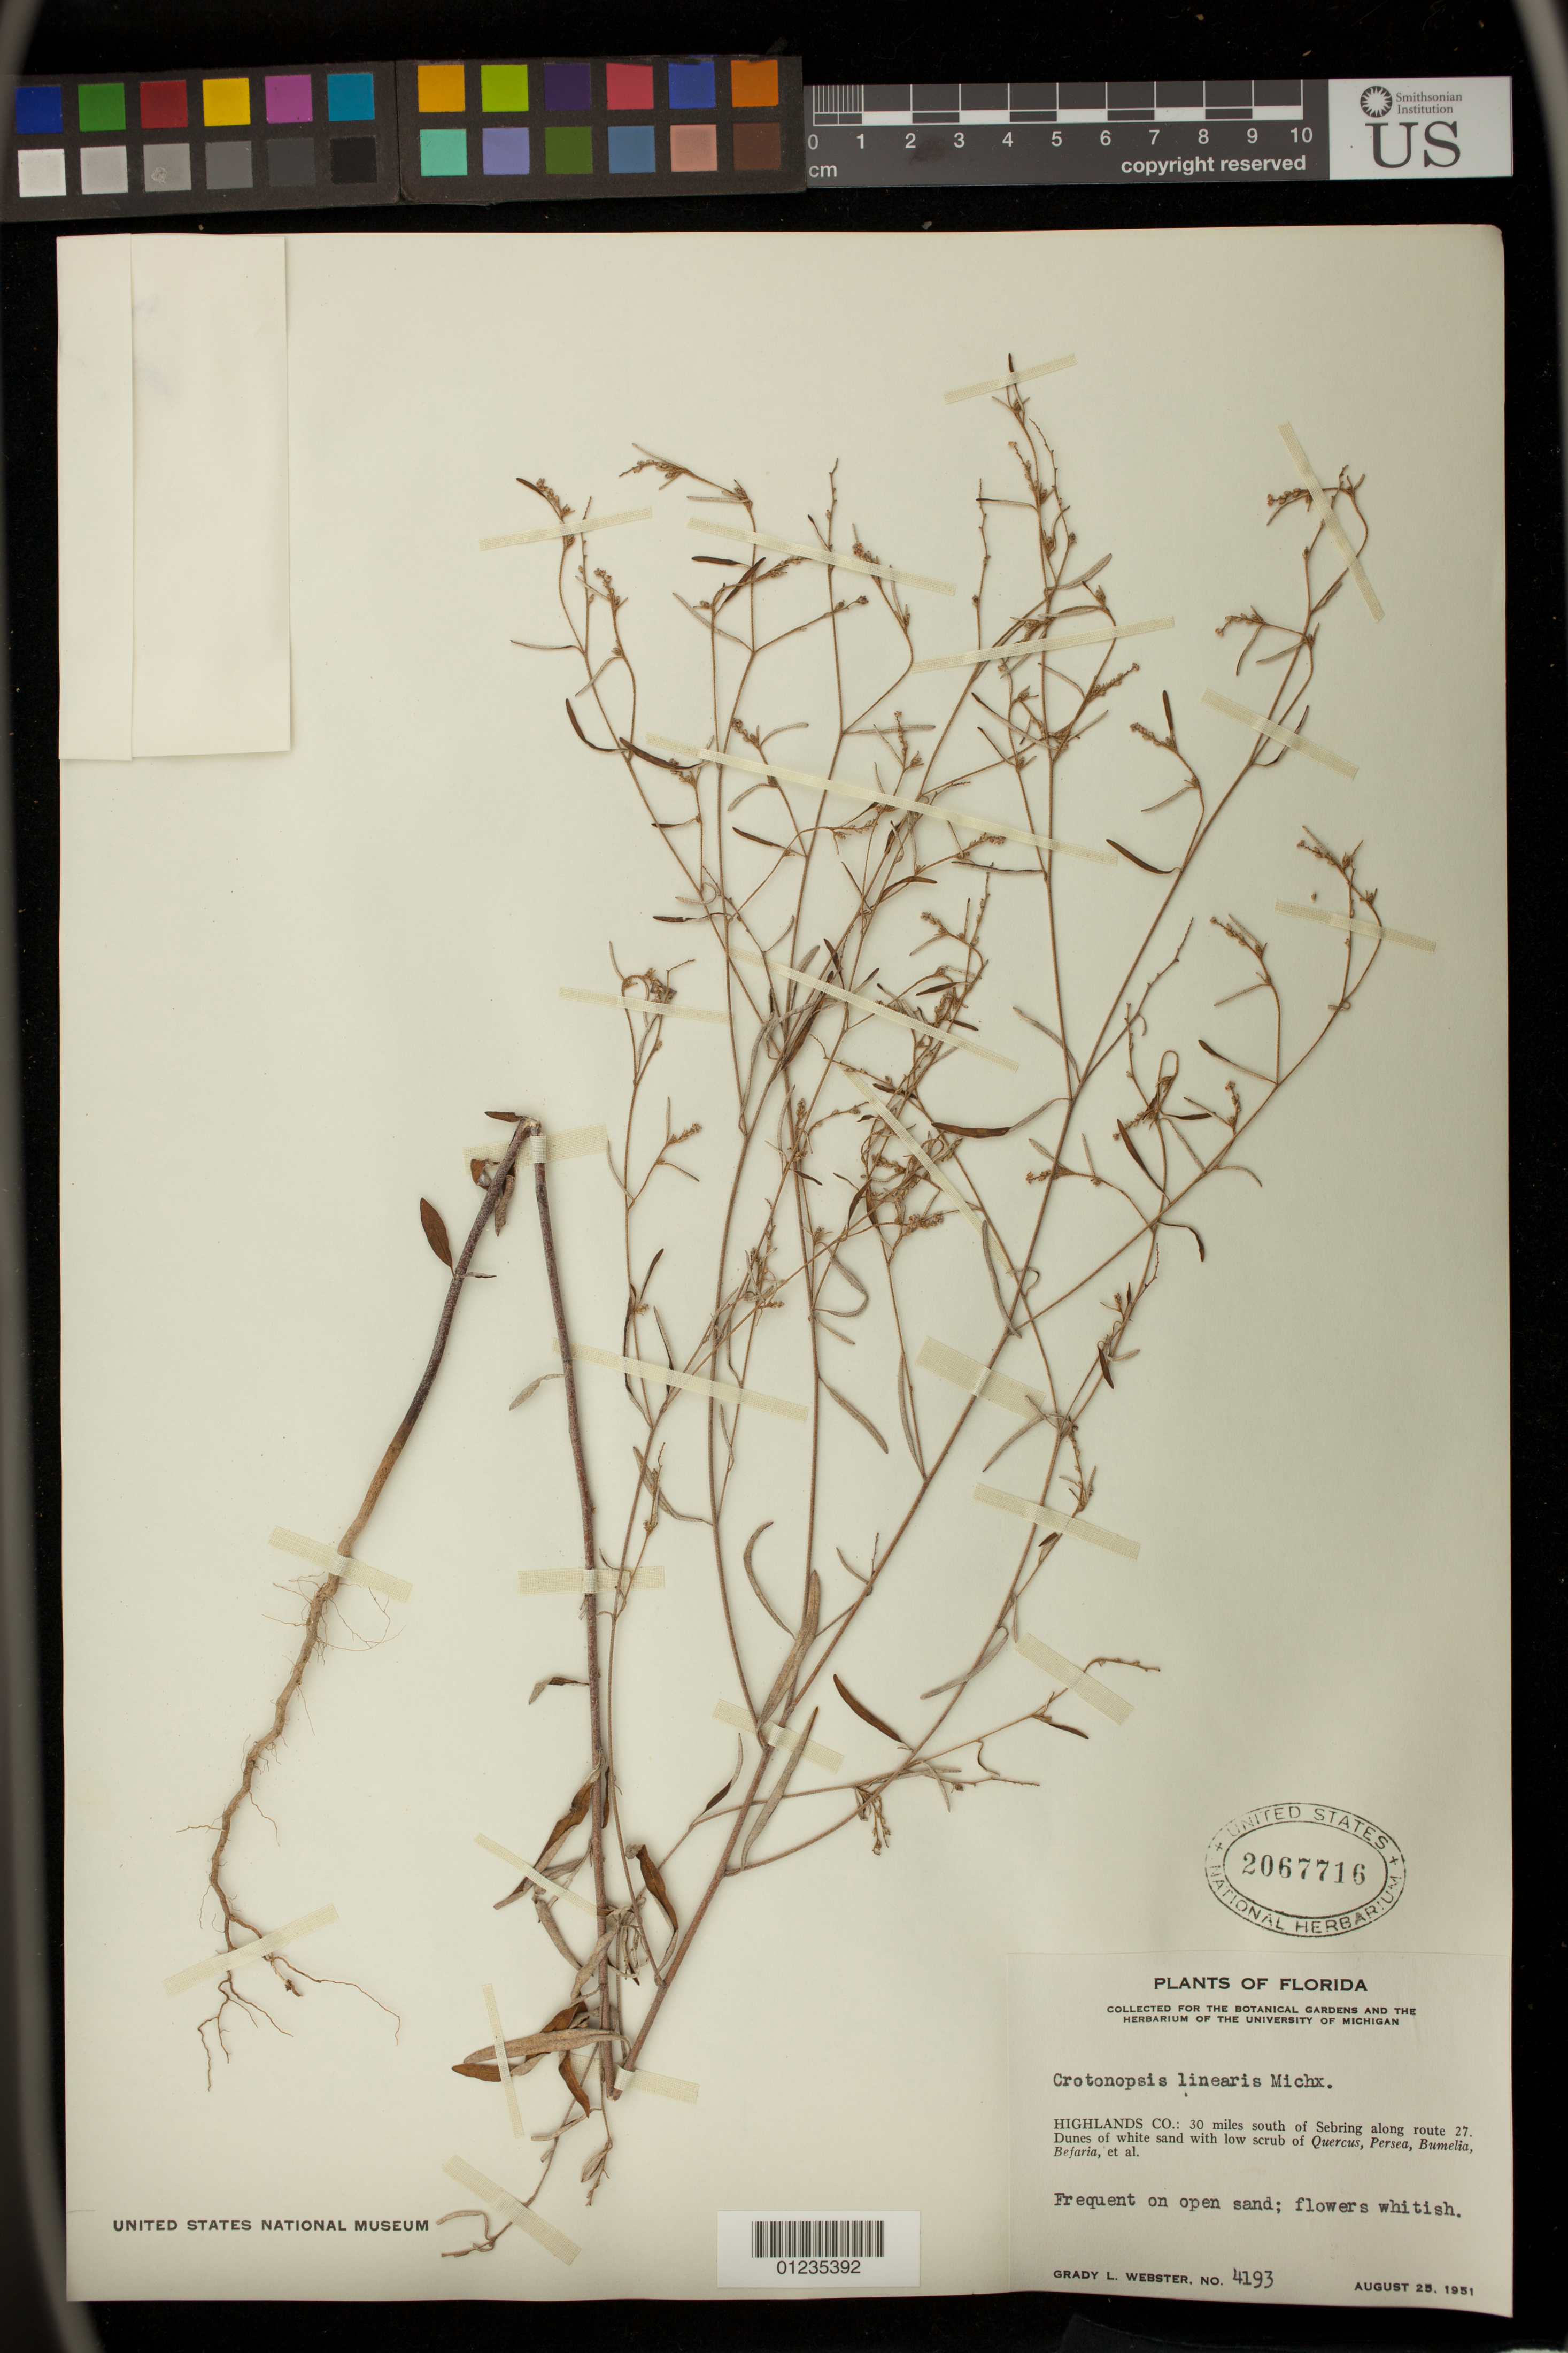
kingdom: Plantae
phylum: Tracheophyta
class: Magnoliopsida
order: Malpighiales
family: Euphorbiaceae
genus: Crotonopsis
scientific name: Crotonopsis linearis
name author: Michx.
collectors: G. L. Webster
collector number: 4193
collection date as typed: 25 Aug 1951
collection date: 1951-08-25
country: United States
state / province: Florida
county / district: Highlands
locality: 30 miles south of Sebring along route 27.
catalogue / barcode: US 2067716